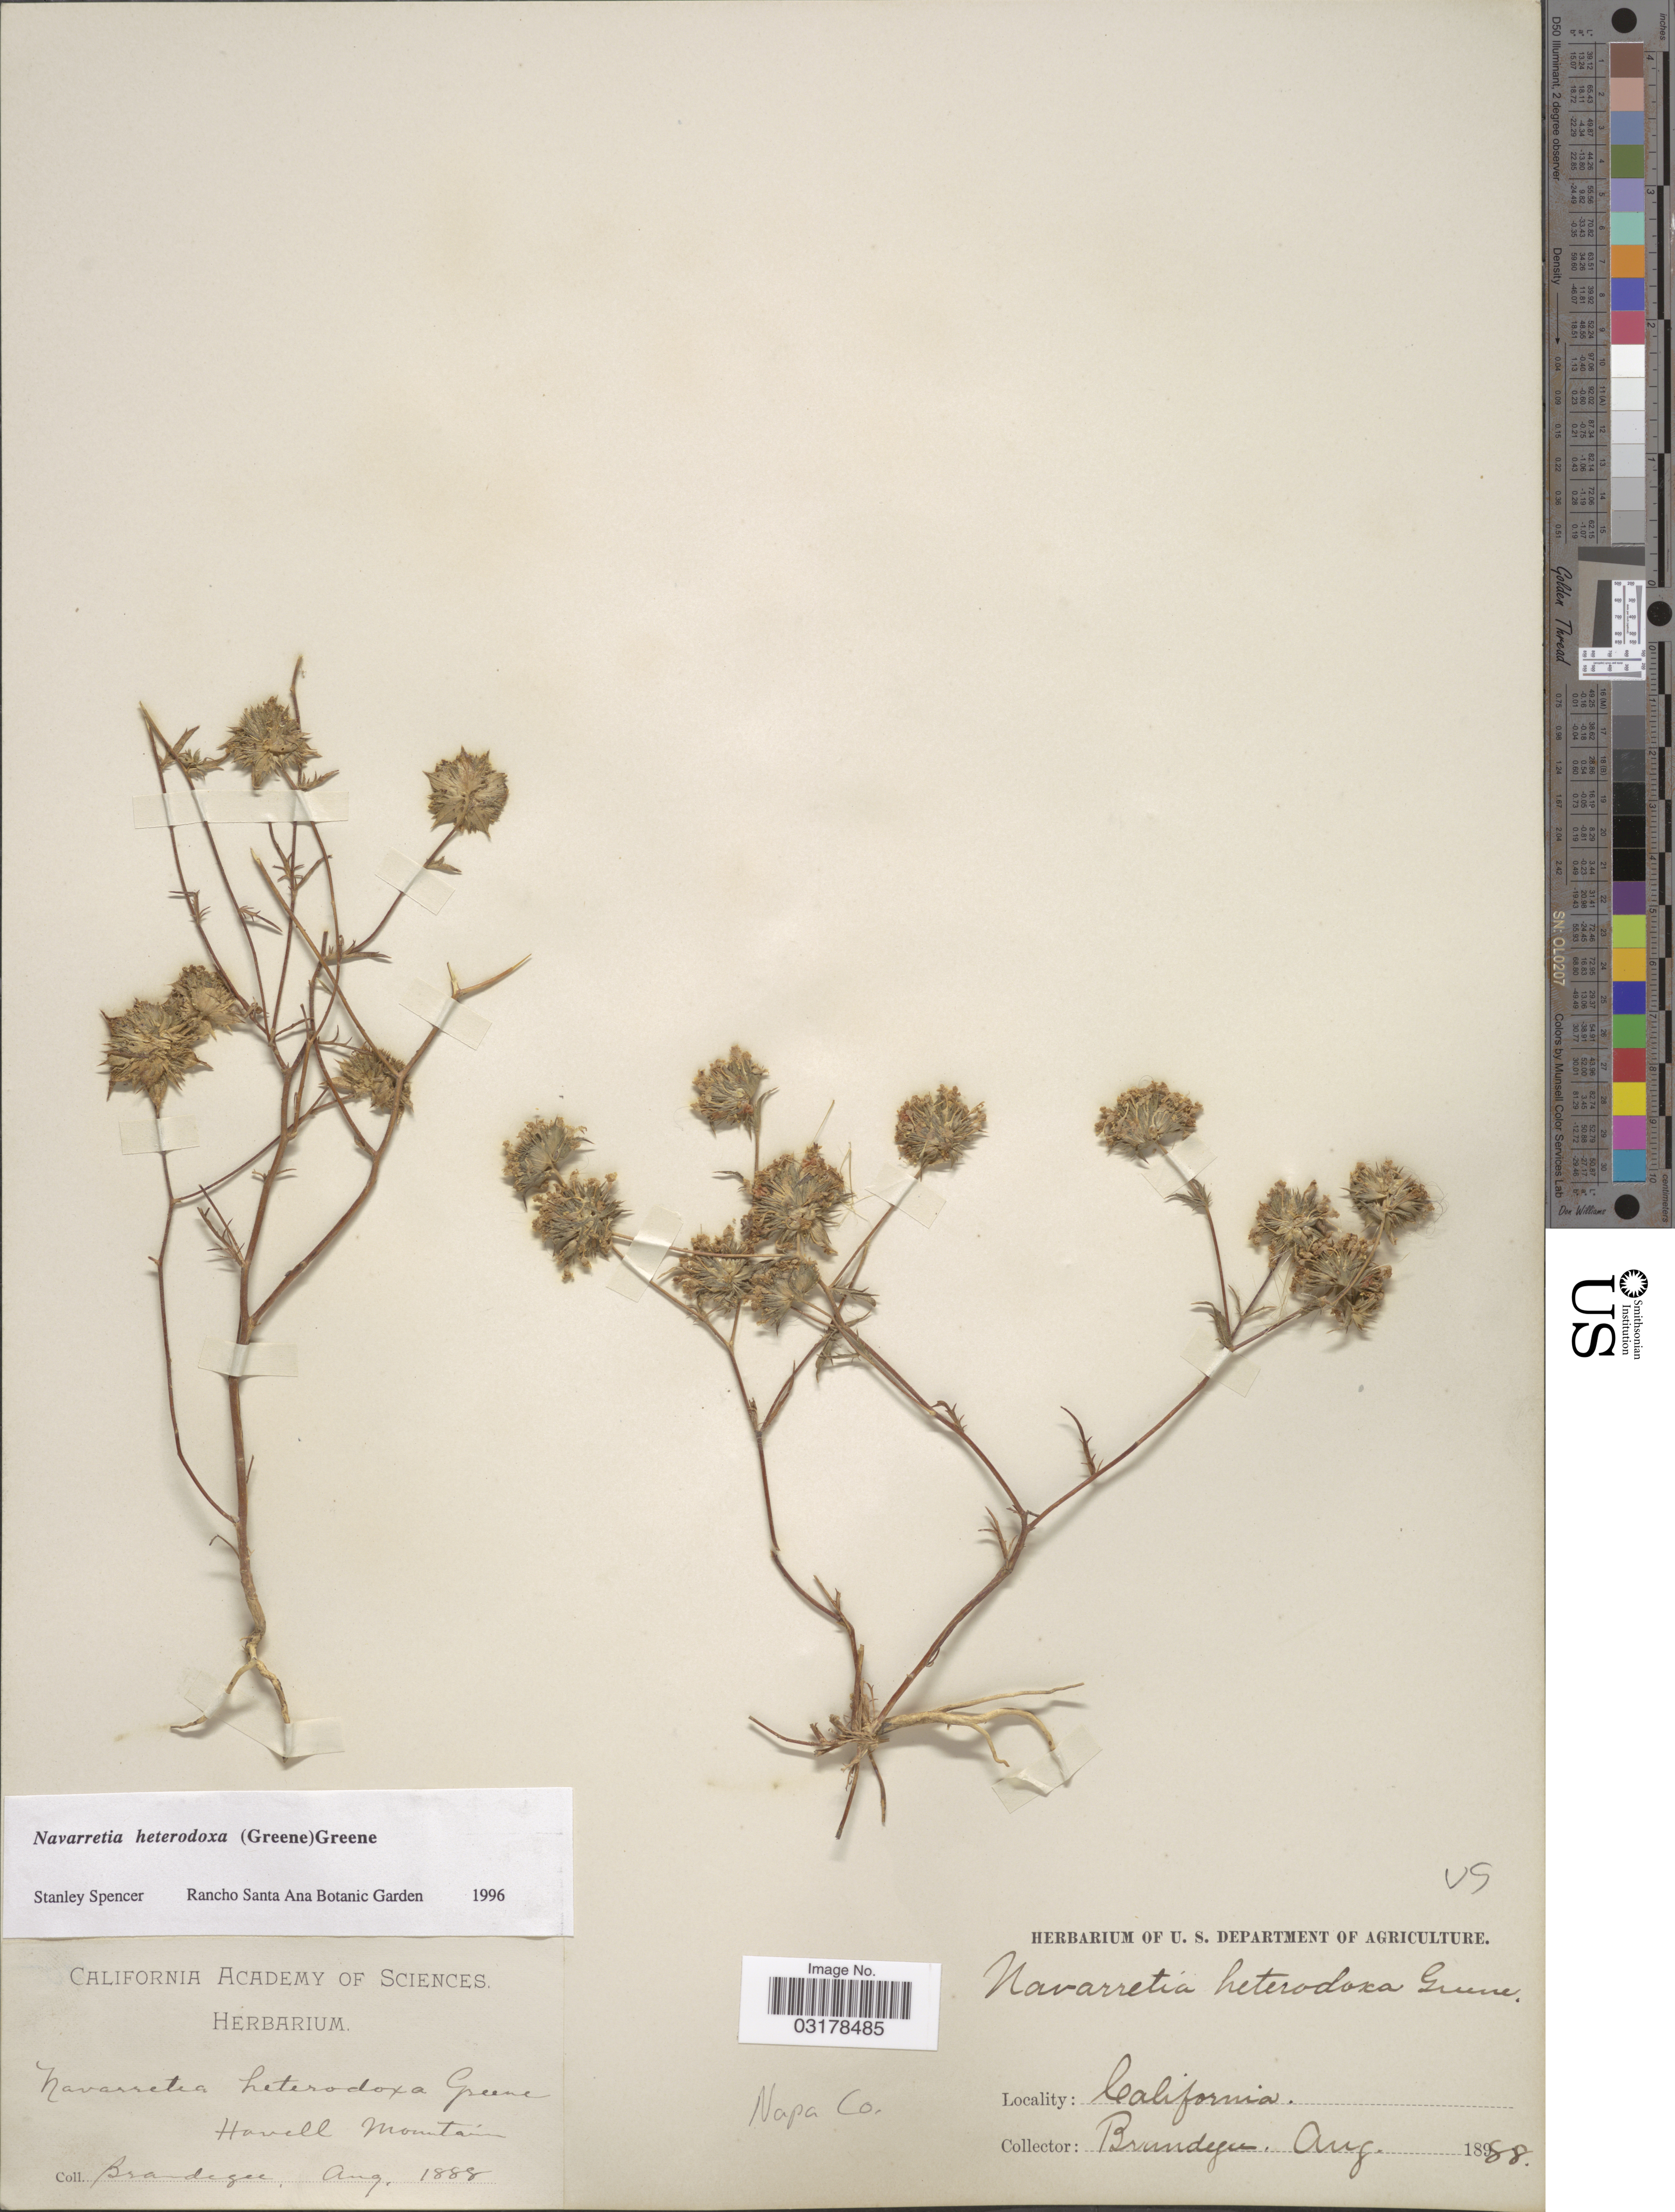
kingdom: Plantae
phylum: Tracheophyta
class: Magnoliopsida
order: Ericales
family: Polemoniaceae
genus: Navarretia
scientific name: Navarretia heterodoxa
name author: (S.W. Greene) S.W. Greene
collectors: -- Brandegee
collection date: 1888-08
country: United States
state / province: California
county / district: Napa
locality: Havell Mountain. Napa Co.